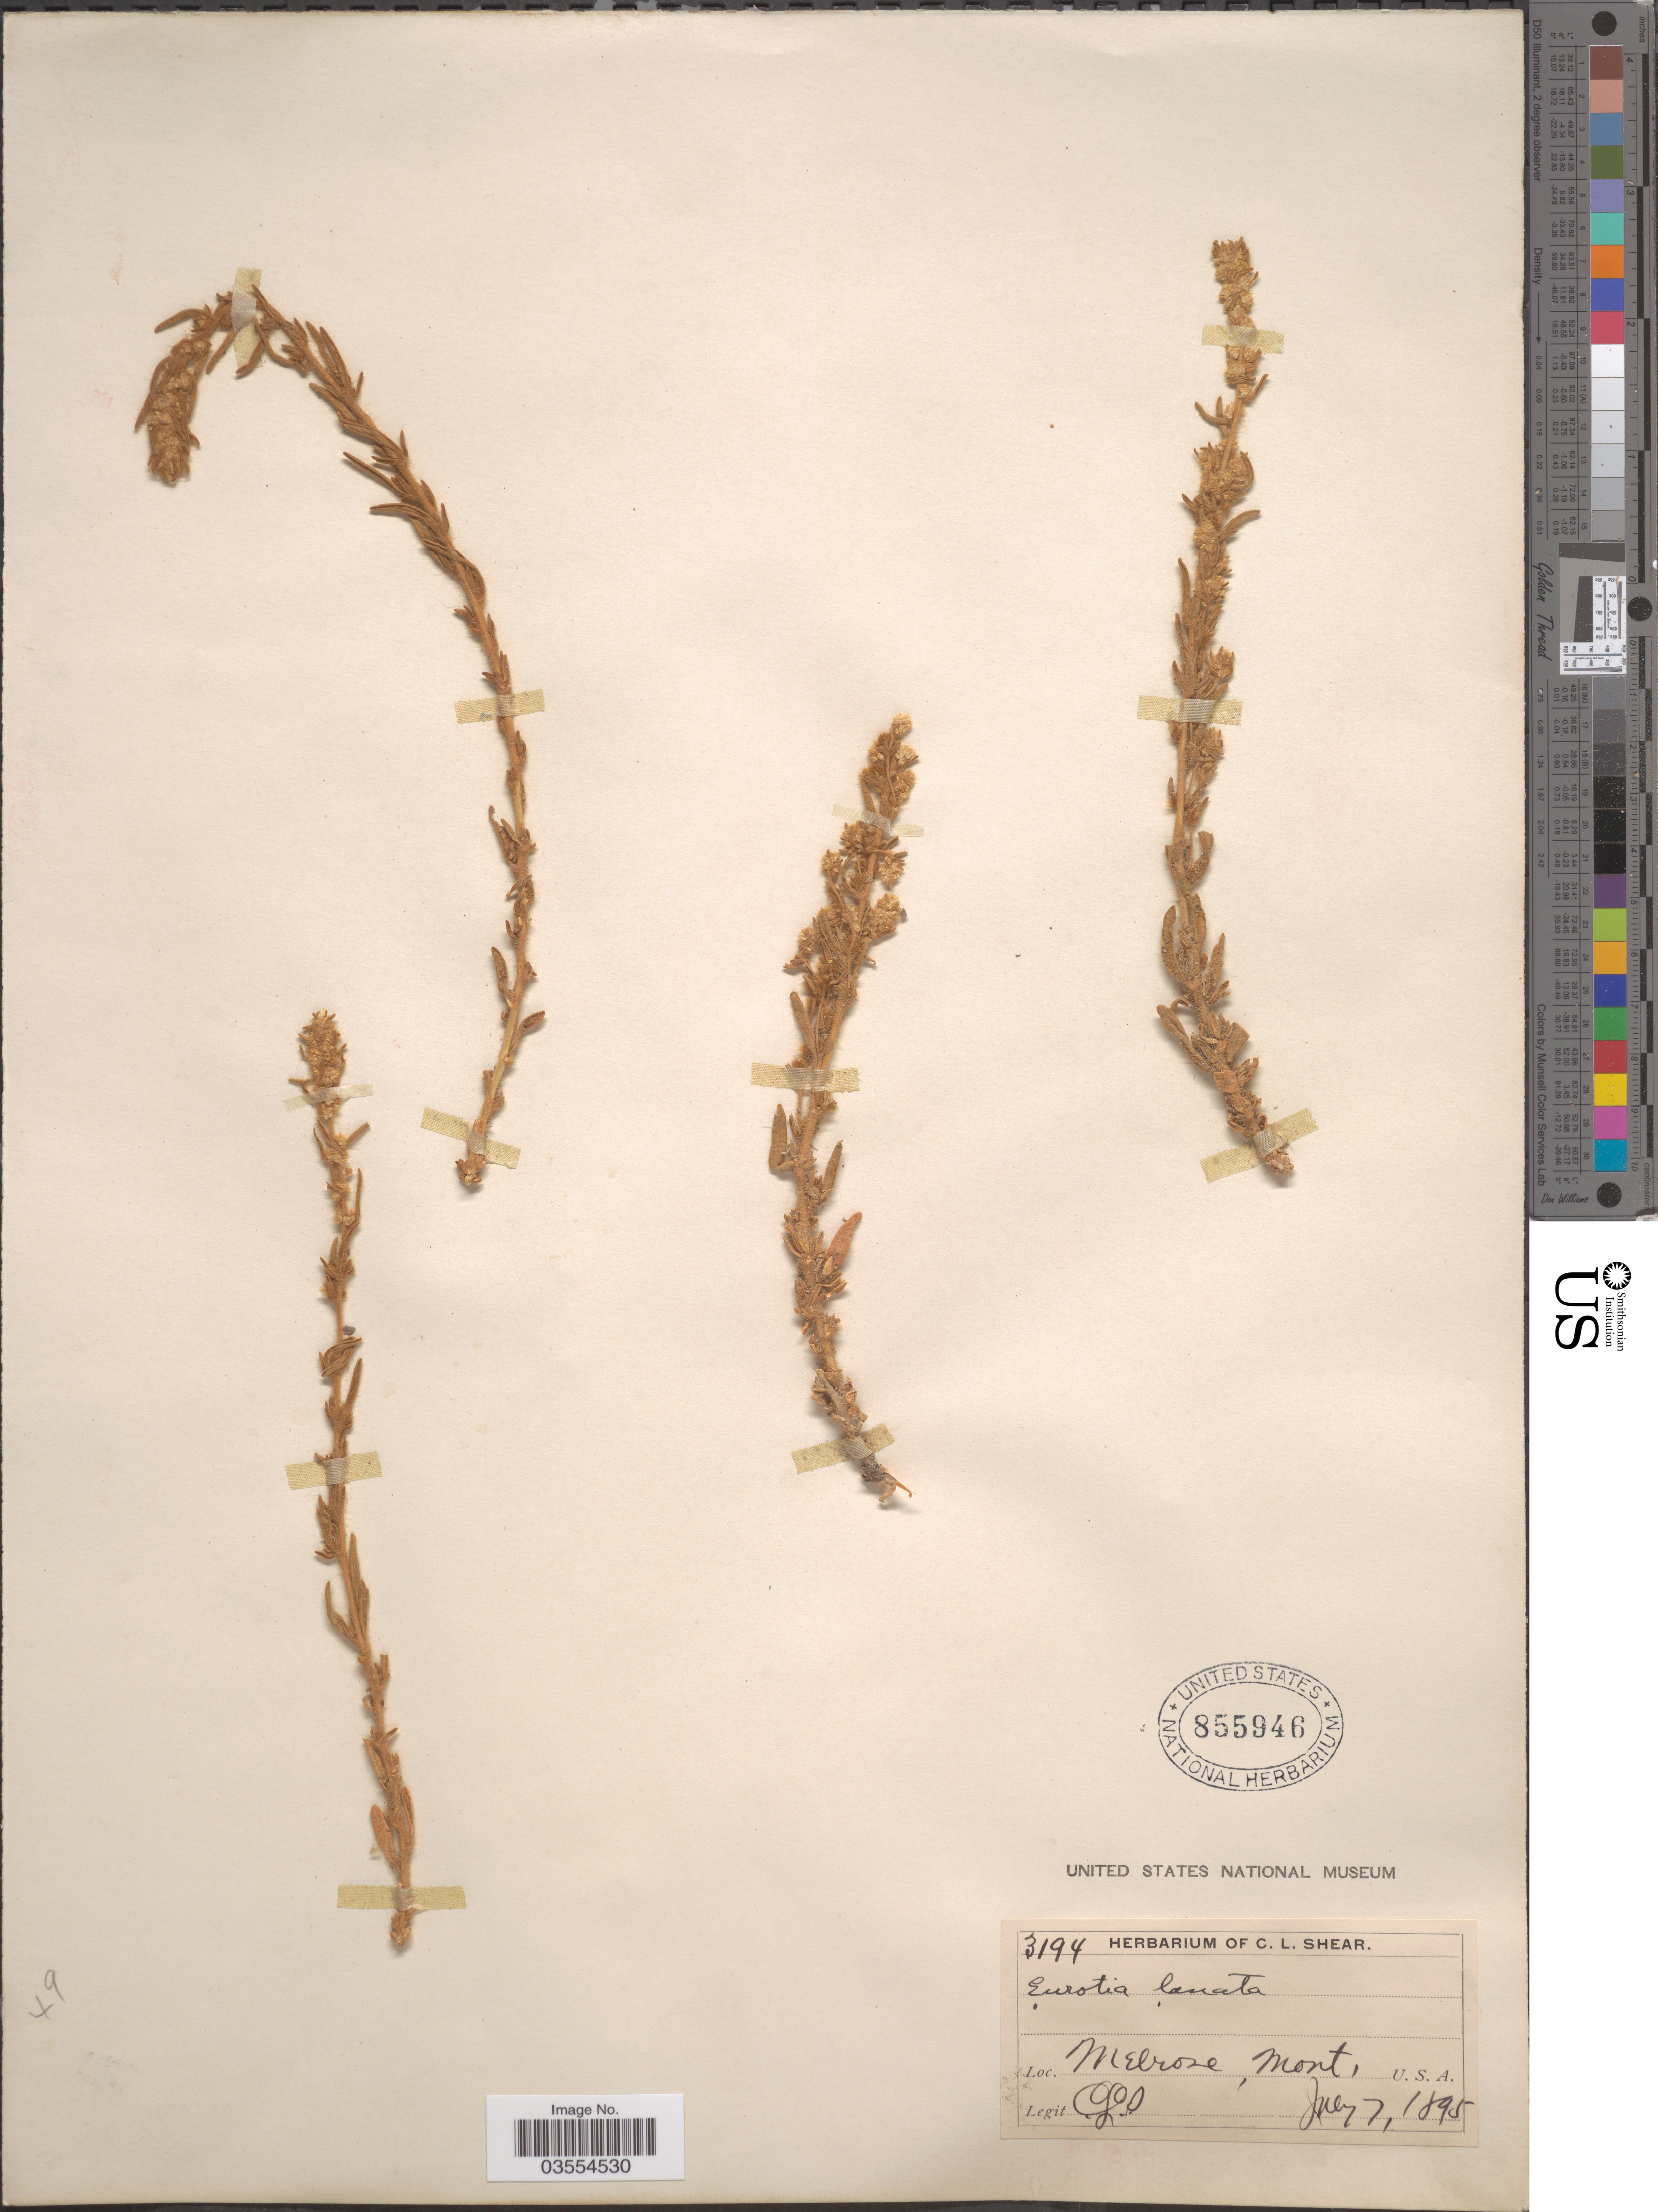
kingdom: Plantae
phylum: Tracheophyta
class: Magnoliopsida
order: Caryophyllales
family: Amaranthaceae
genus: Krascheninnikovia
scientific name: Krascheninnikovia lanata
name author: (Pursh) A. Meeuse & A.Smit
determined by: U.S. National Herbarium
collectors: C. L. Shear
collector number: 3194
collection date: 1895-07-07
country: United States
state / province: Montana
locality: Melrose.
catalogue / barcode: US 855946